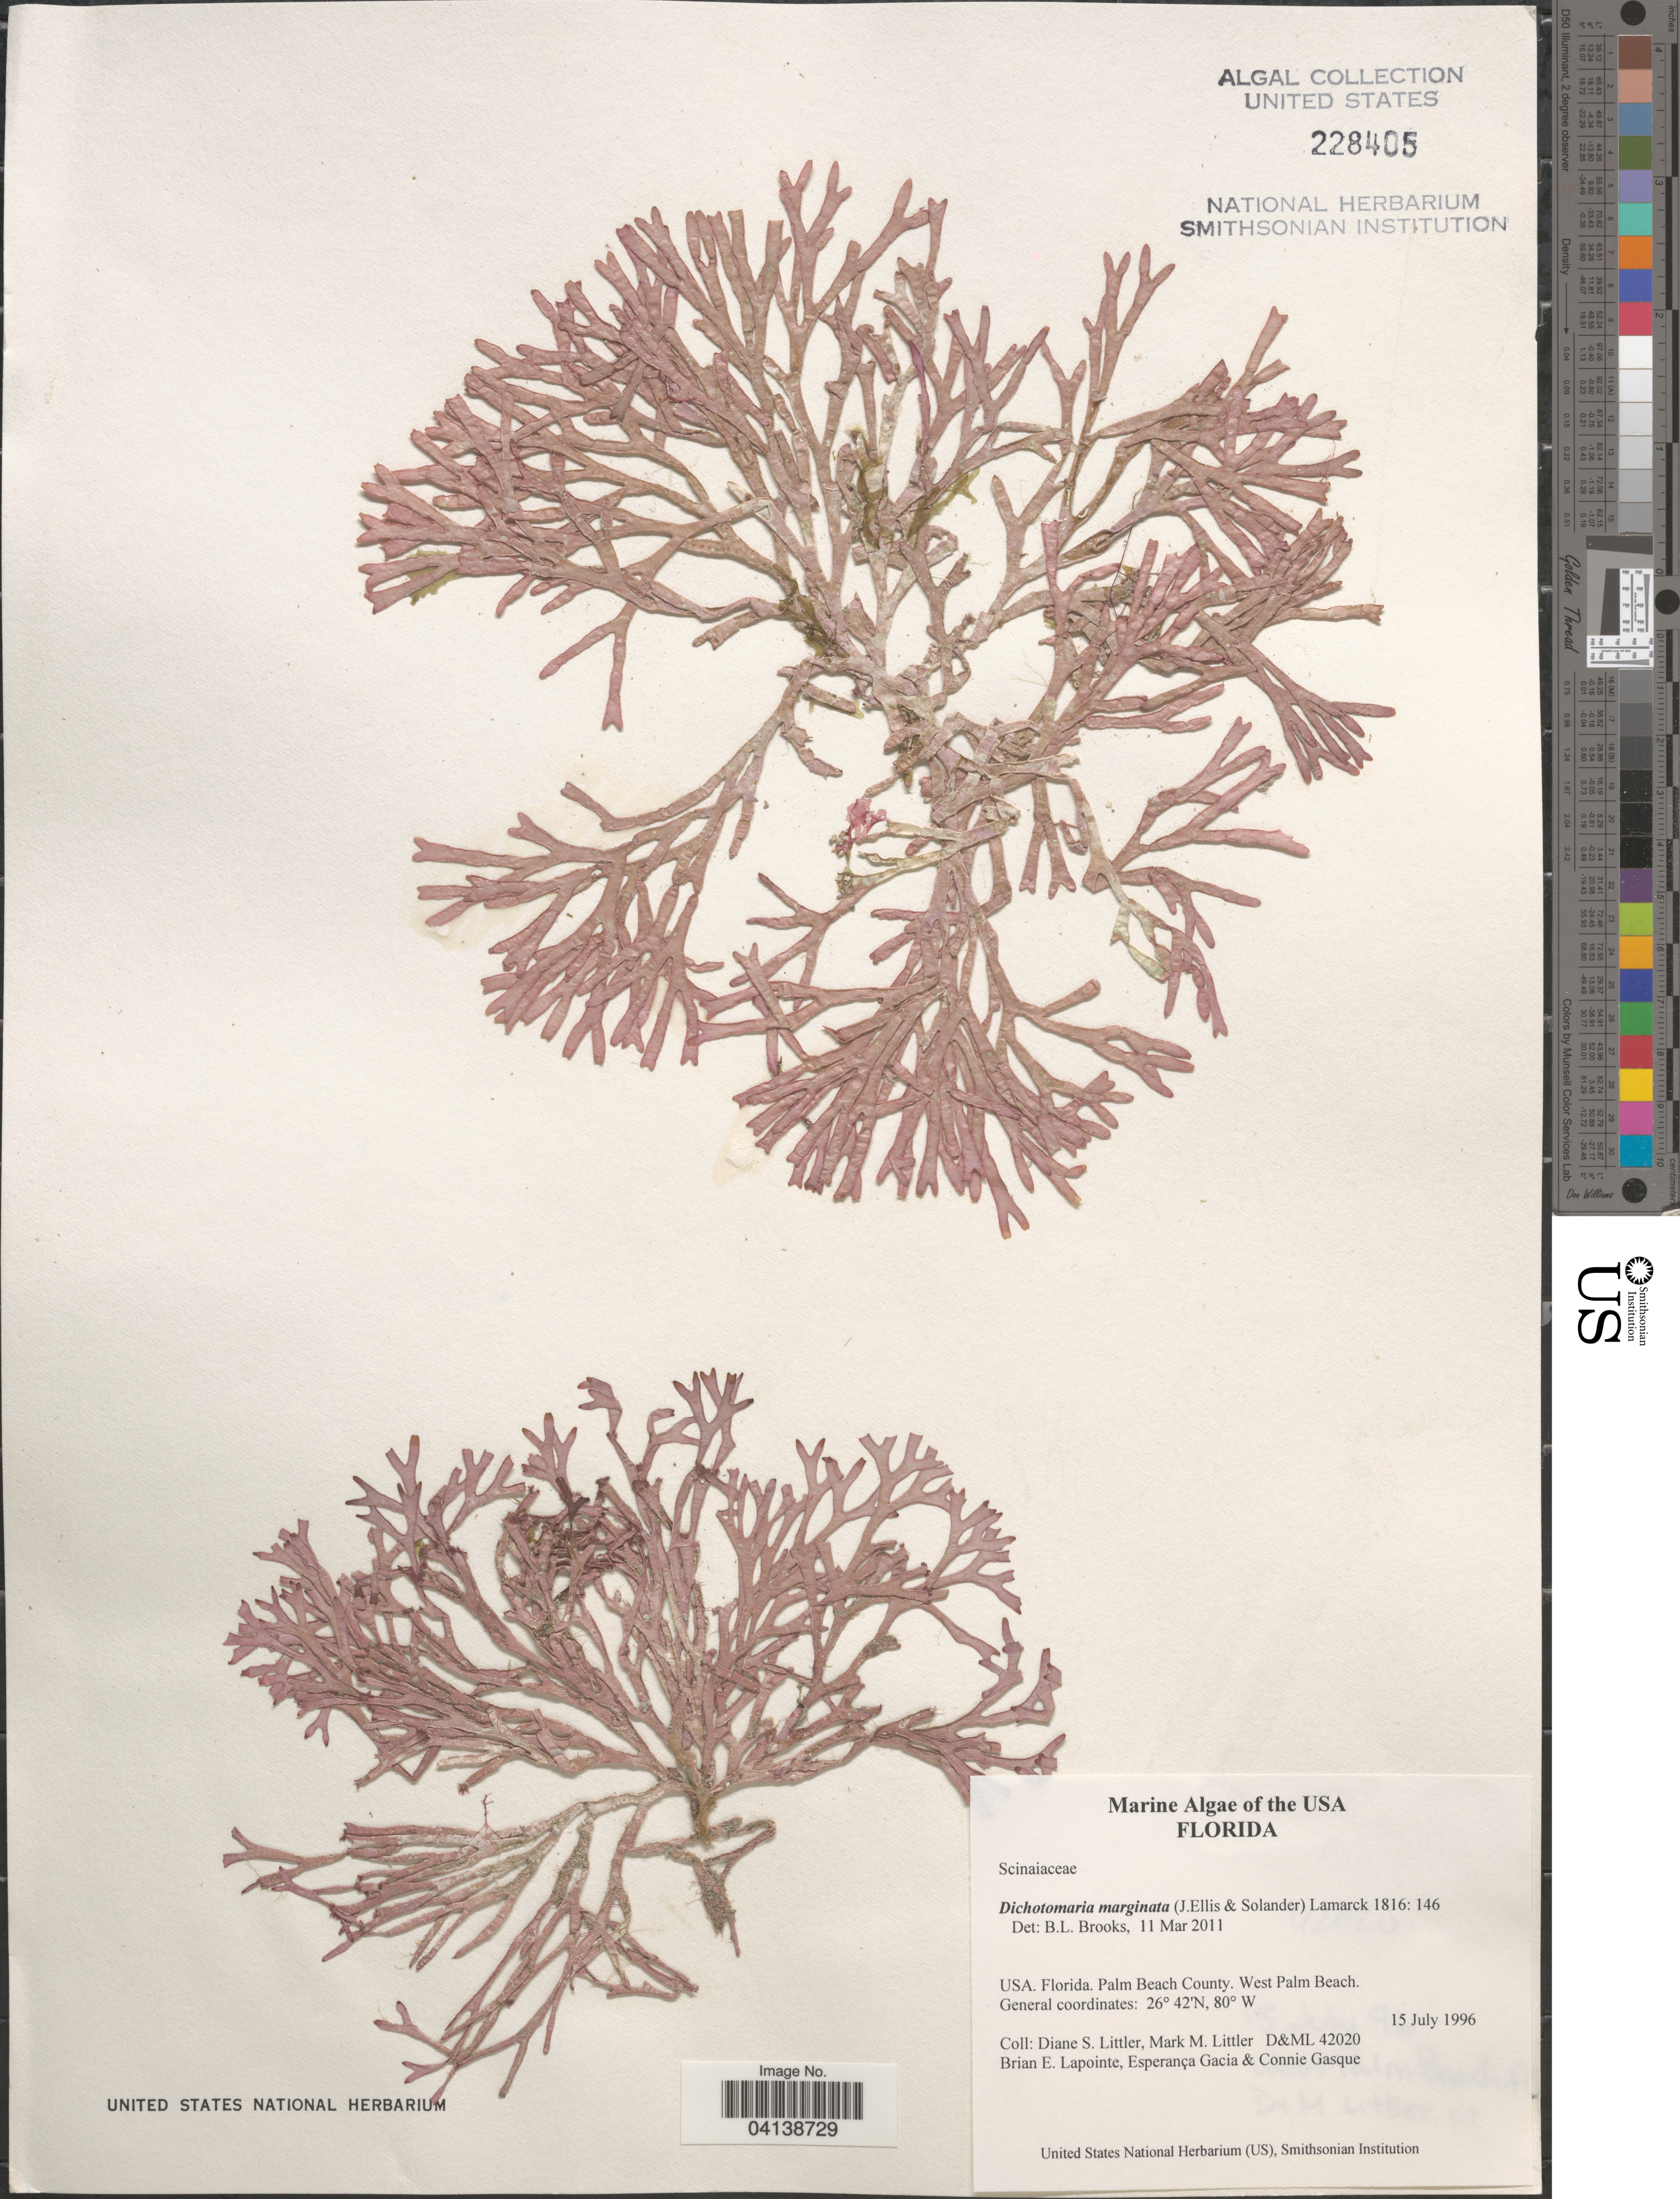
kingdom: Plantae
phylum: Rhodophyta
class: Florideophyceae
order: Nemaliales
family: Galaxauraceae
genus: Dichotomaria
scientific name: Dichotomaria marginata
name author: (J. Ellis & Sol.) Lam.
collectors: D. S. Littler, M. M. Littler, B. Lapointe, E. Gacia & C. Gasque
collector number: D&ML42020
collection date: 1996-07-15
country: United States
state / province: Florida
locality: Palm Beach County. West Palm Beach.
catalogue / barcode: US 228405